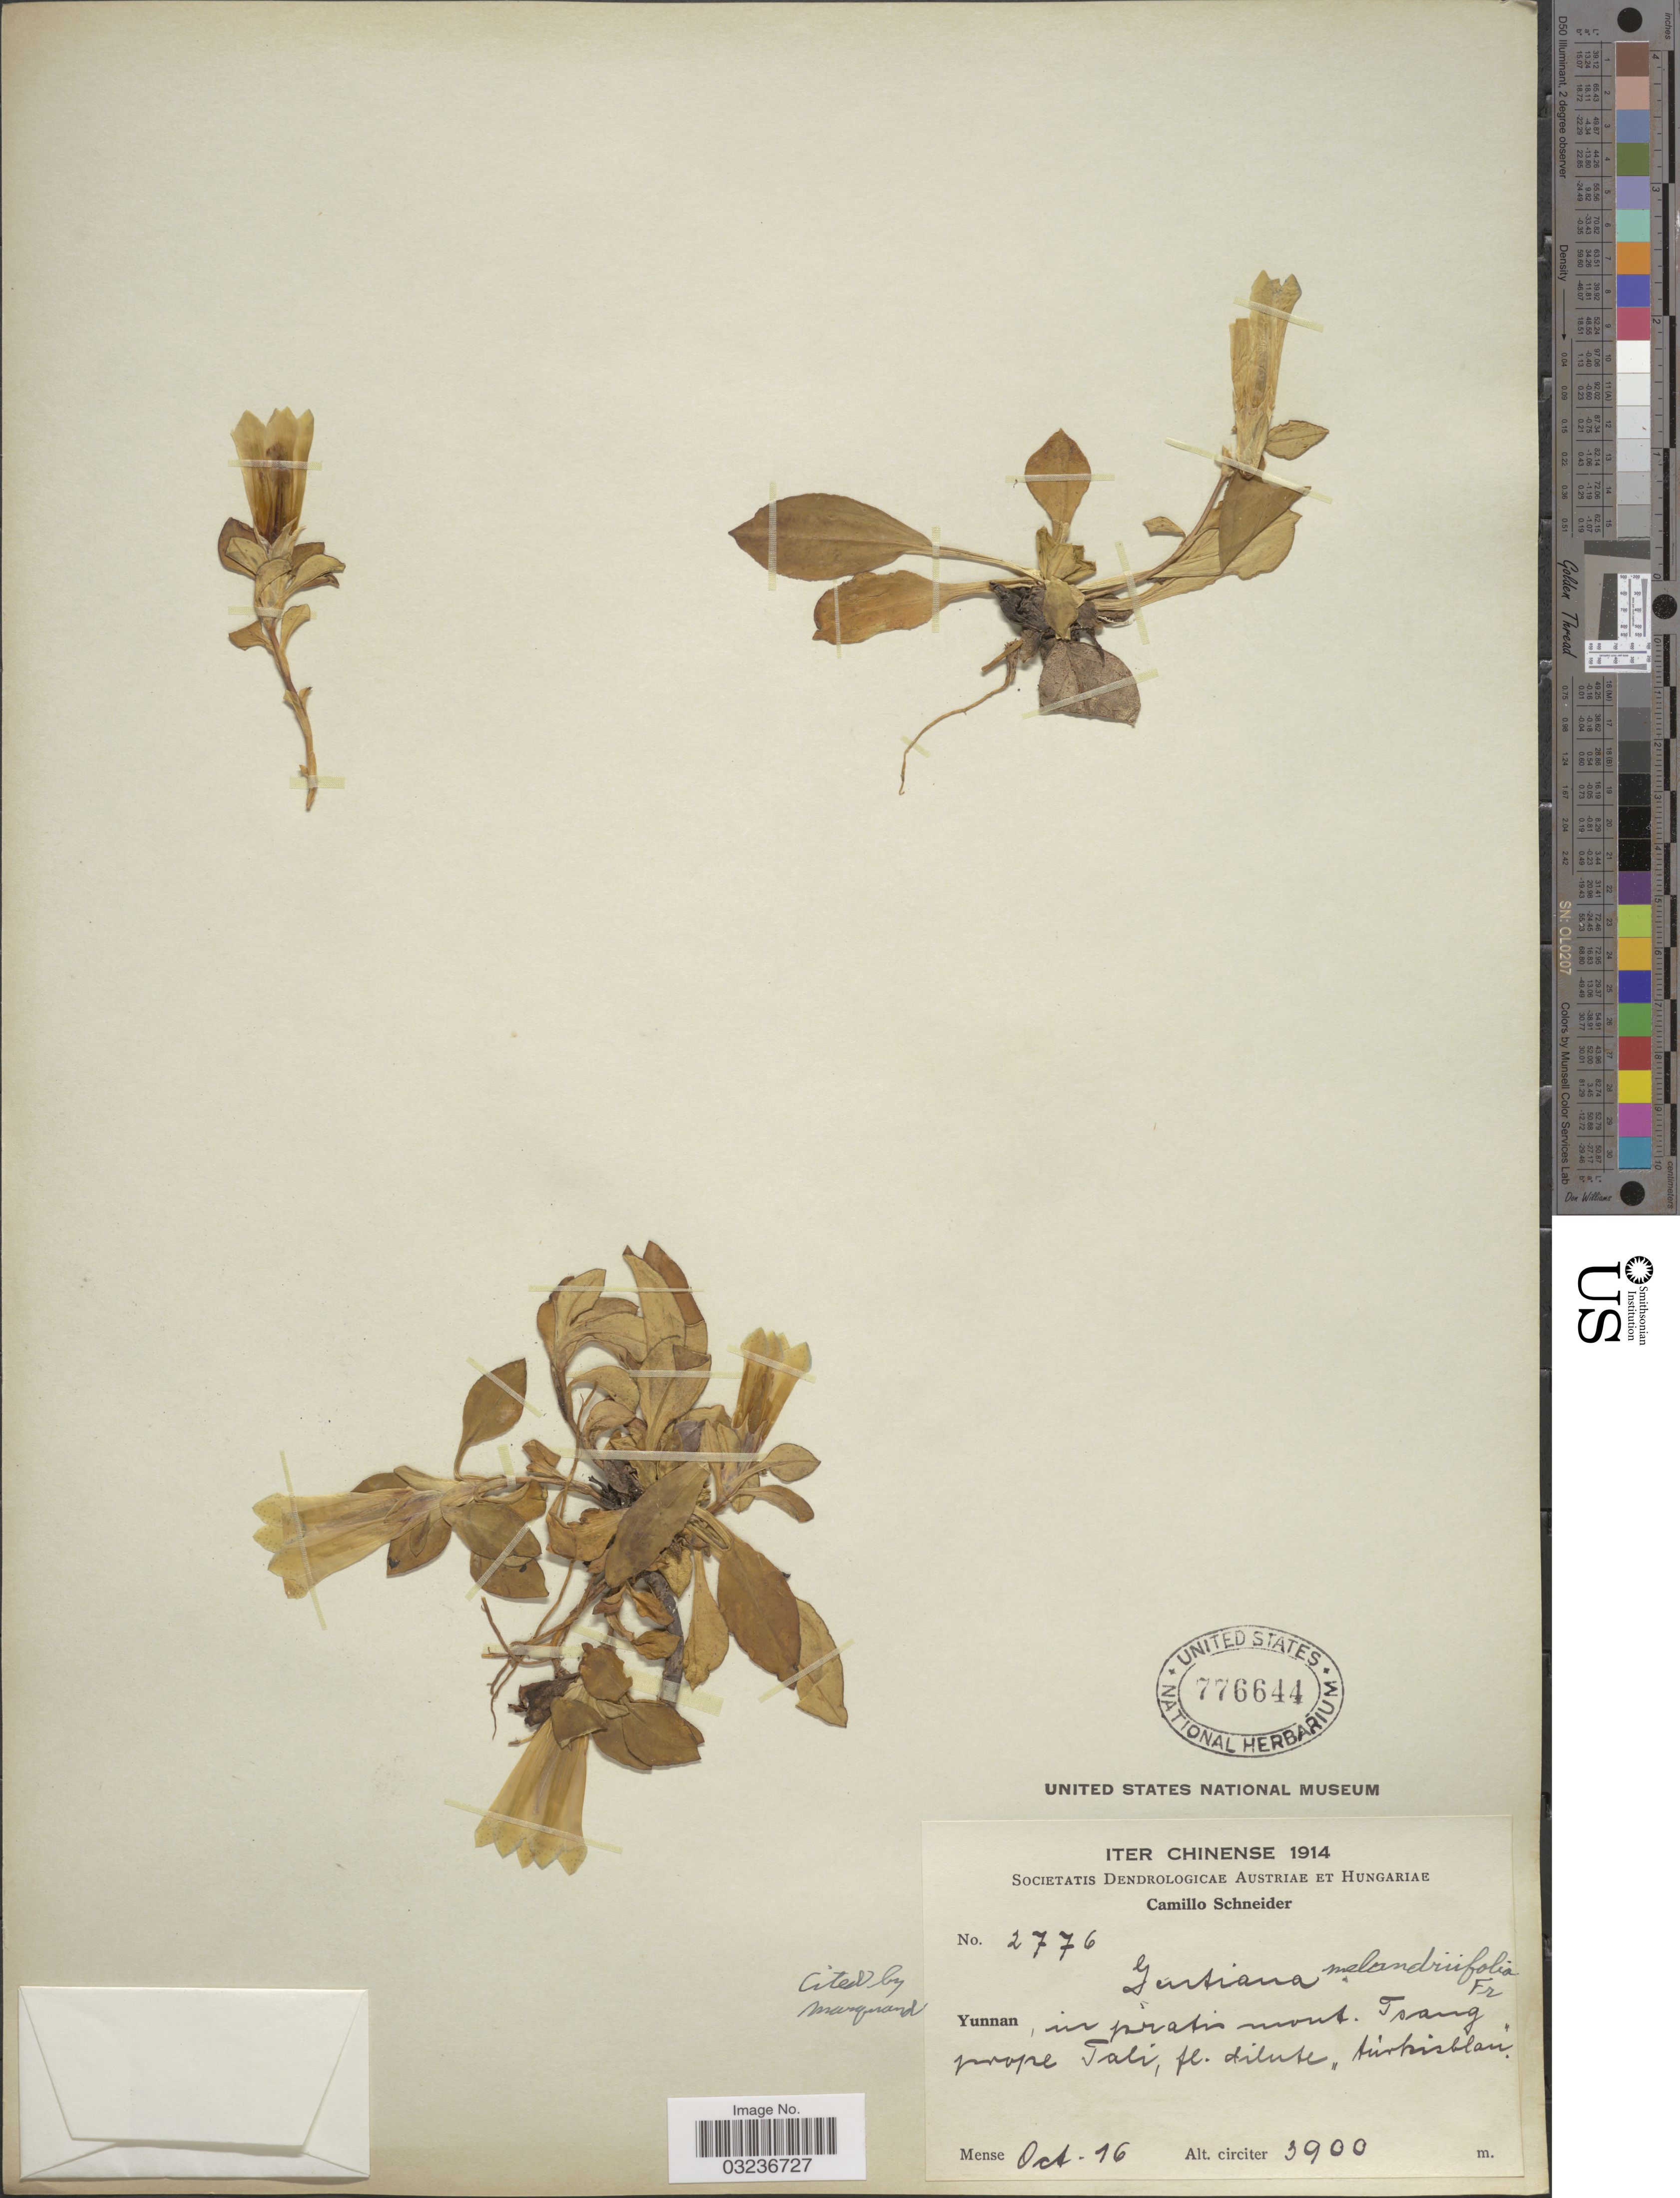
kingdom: Plantae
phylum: Tracheophyta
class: Magnoliopsida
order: Gentianales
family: Gentianaceae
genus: Gentiana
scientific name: Gentiana melandriifolia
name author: Franch.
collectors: C. K. Schneider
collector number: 2776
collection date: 1914-10-16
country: China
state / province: Yunnan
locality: Yunnan, in pratis mont. Tsang prope Tali, fl. Aitule [interpreted], "Tursisblan" [interpreted].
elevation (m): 3900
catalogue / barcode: US 776644